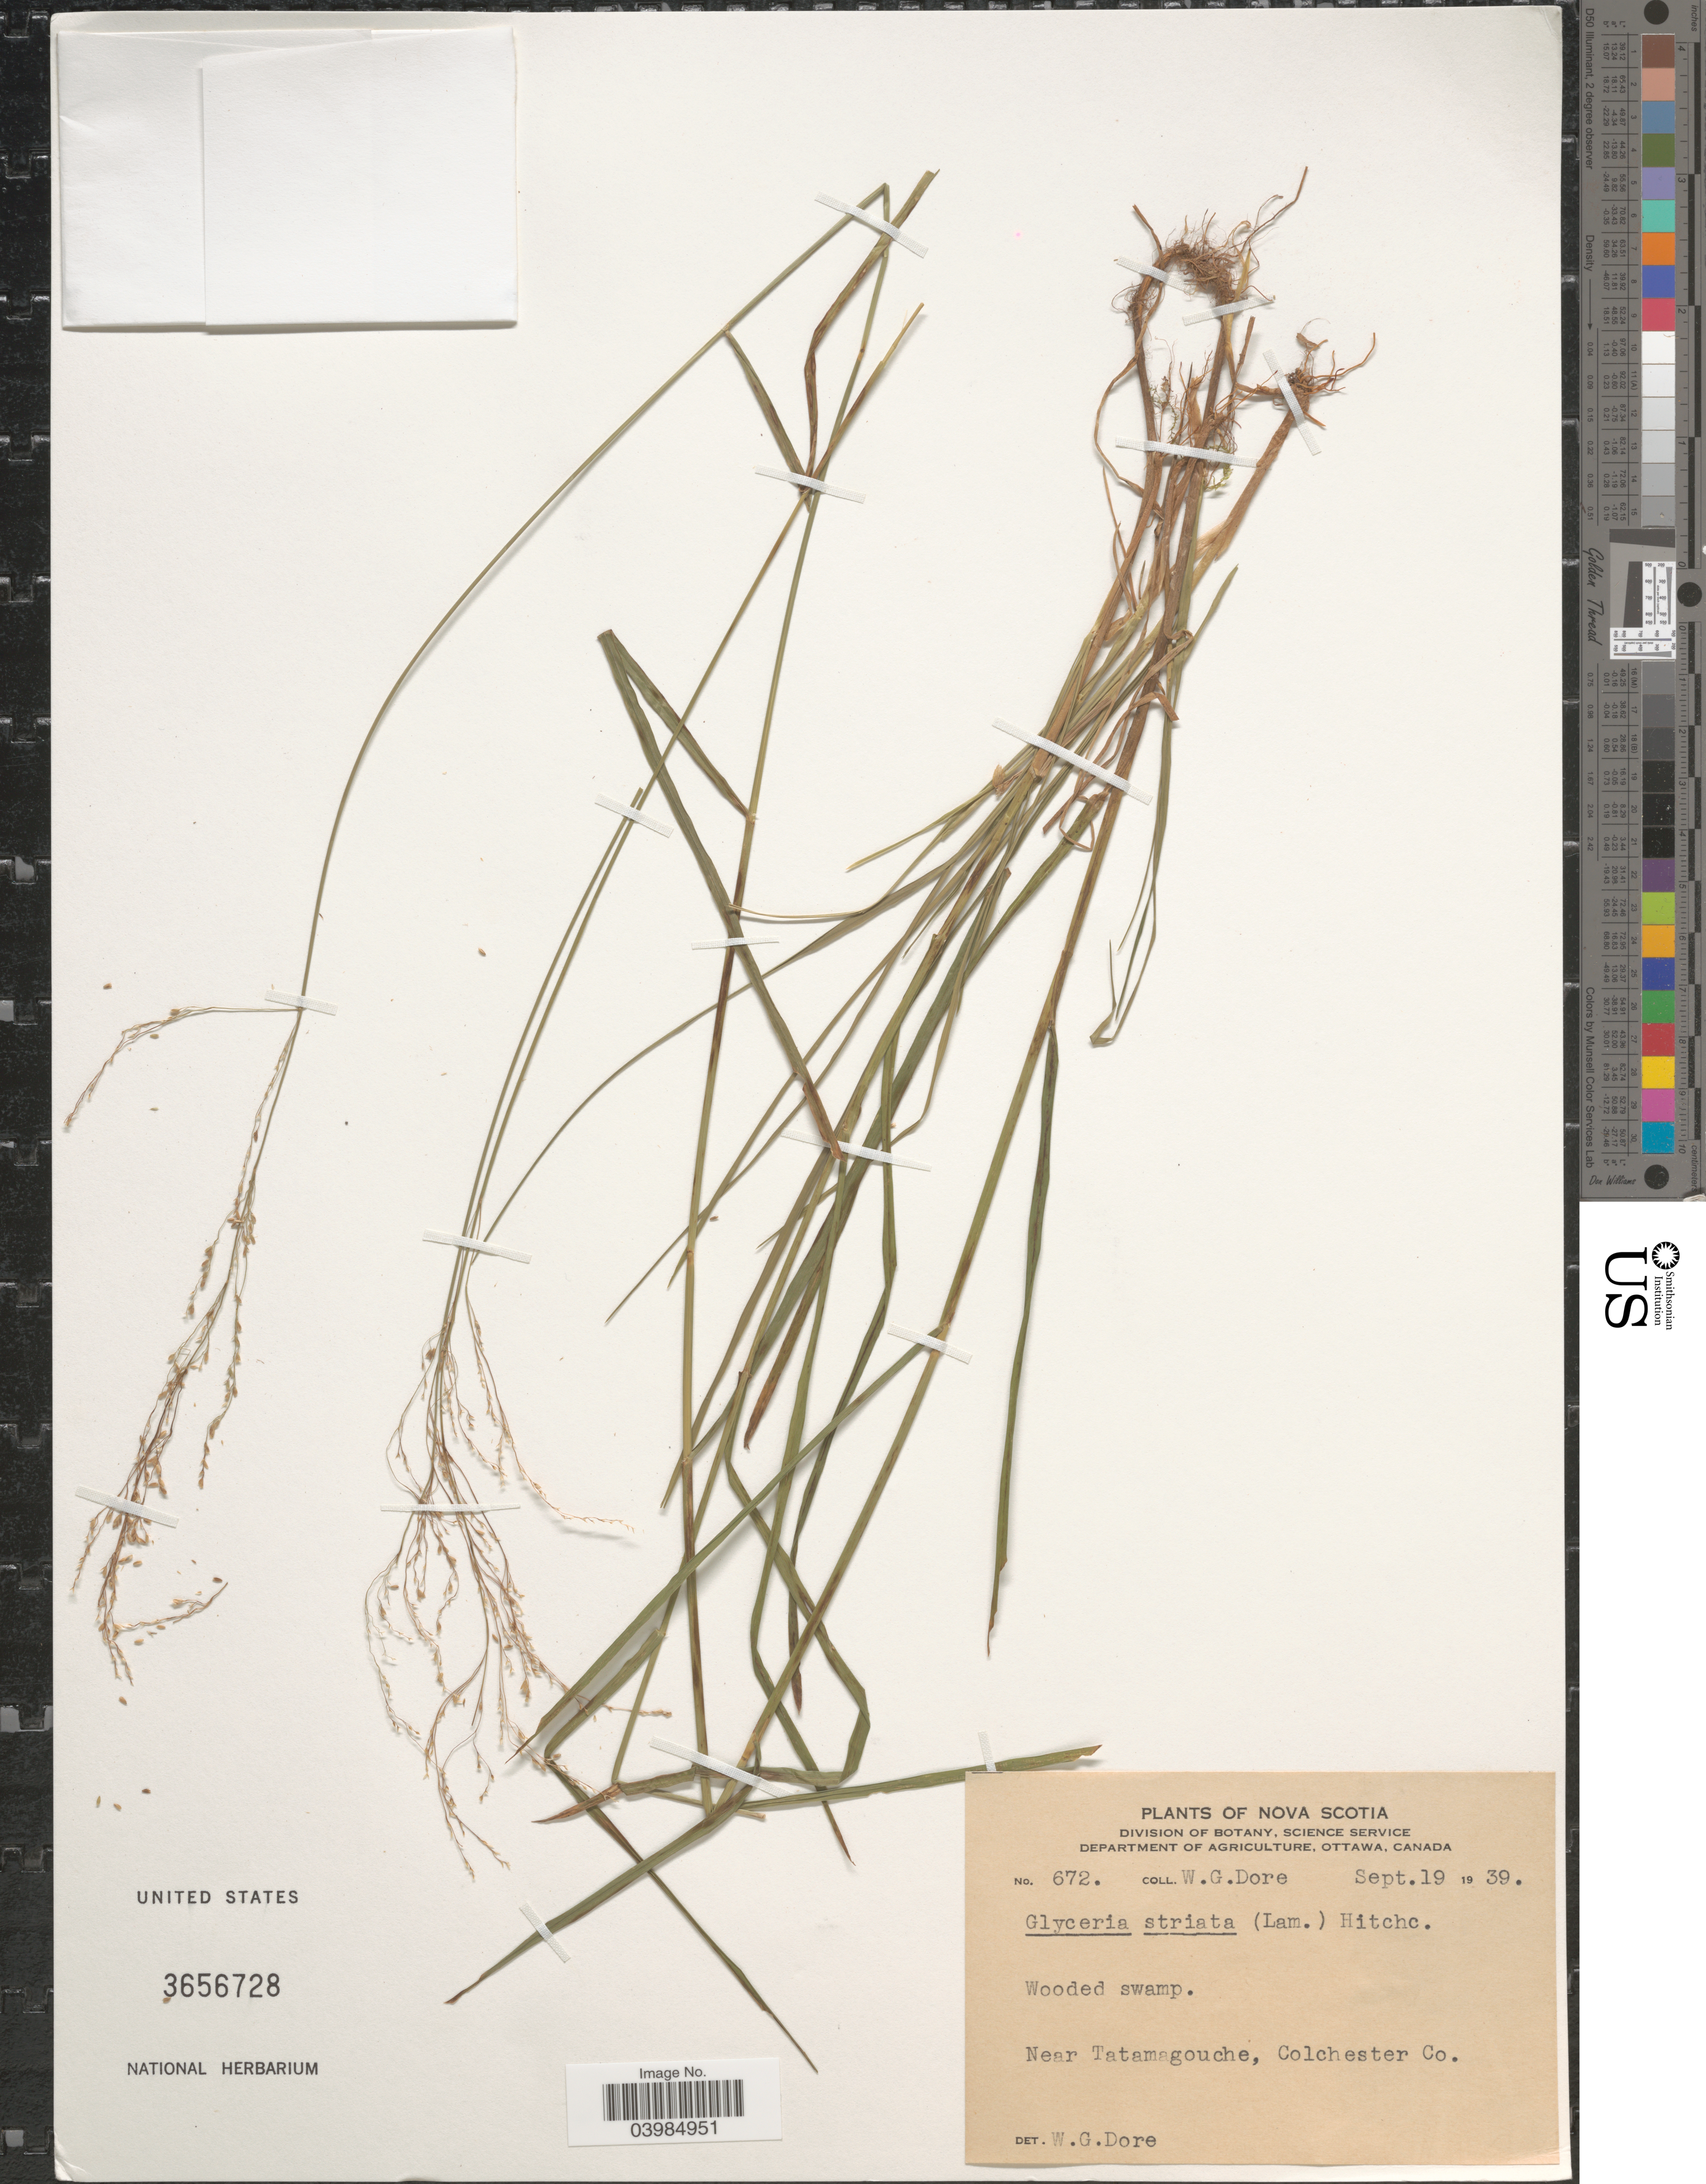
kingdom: Plantae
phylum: Tracheophyta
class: Liliopsida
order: Poales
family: Poaceae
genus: Glyceria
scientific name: Glyceria striata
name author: (Lam.) Hitchc.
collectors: W. Dore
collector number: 672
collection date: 1939-09-19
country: Canada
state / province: Nova Scotia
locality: Near Tatamagouche, Colchester Co.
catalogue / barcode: US 3656728